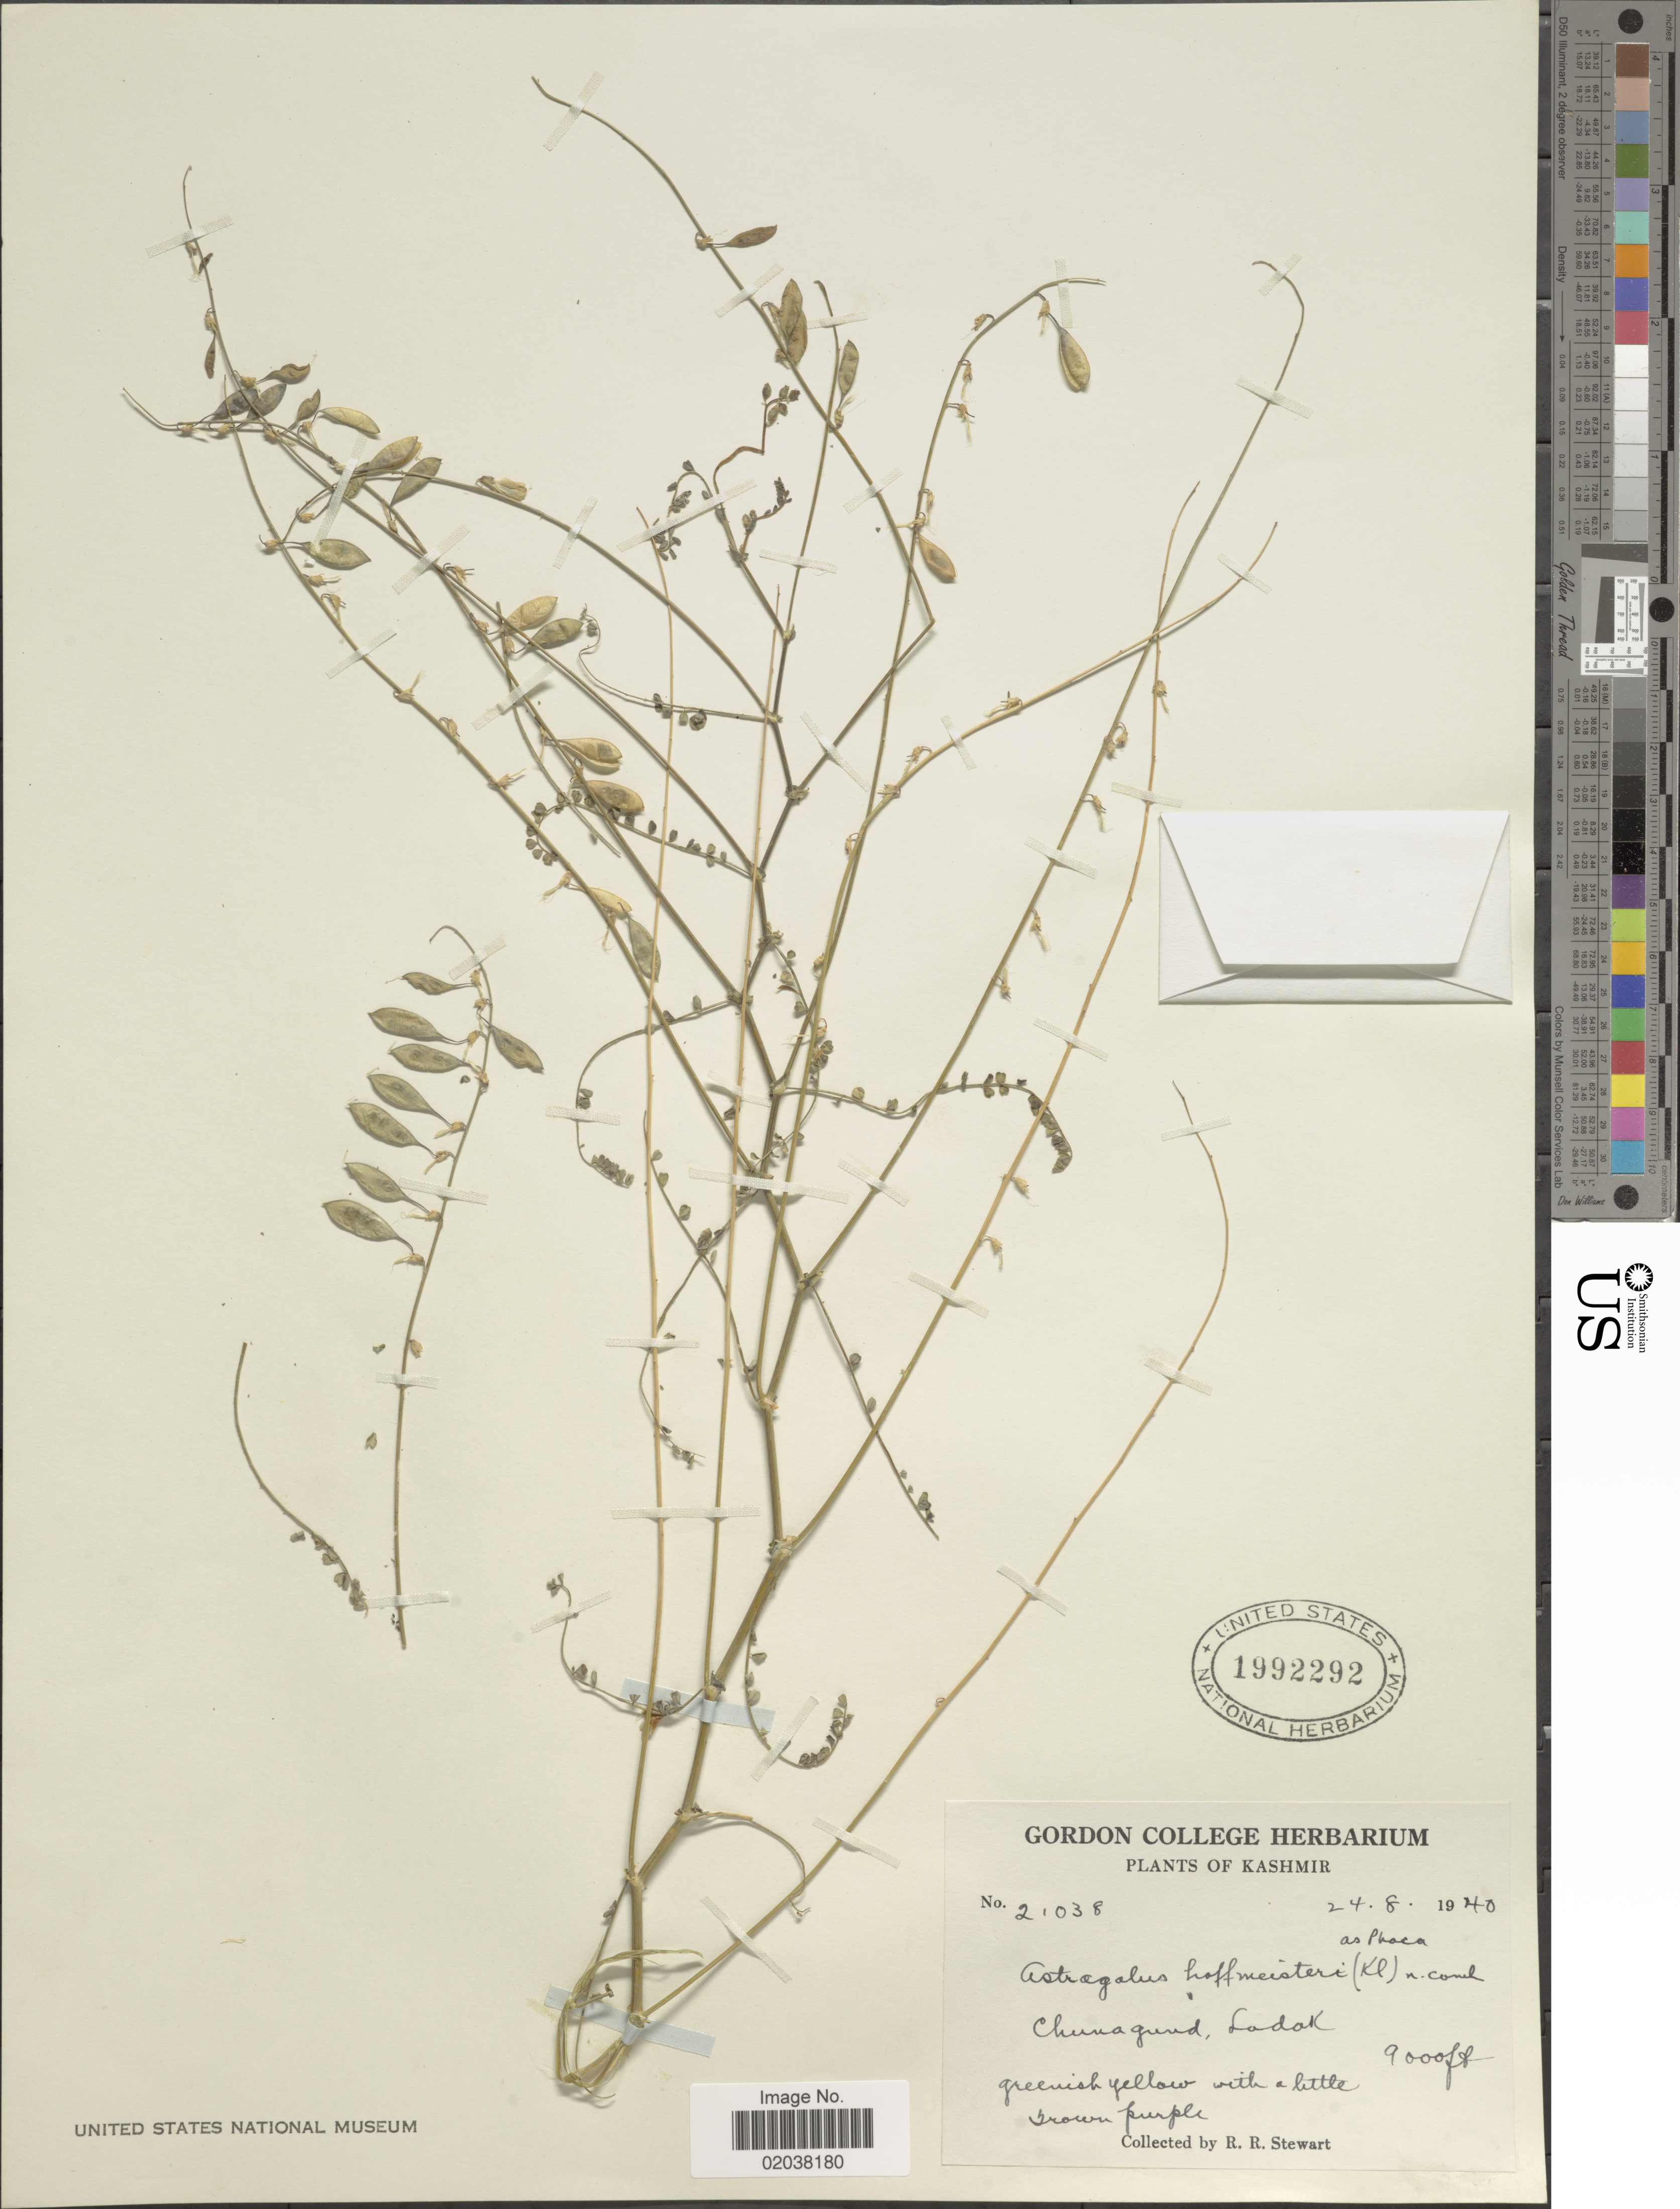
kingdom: Plantae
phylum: Tracheophyta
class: Magnoliopsida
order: Fabales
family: Fabaceae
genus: Astragalus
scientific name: Astragalus hoffmeisteri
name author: (Klotzsch) Ali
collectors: R. R. Stewart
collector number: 21038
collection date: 1940-08-24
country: India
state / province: Jammu and Kashmir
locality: Chuna gund, Lodak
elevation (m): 2743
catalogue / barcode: US 1992292